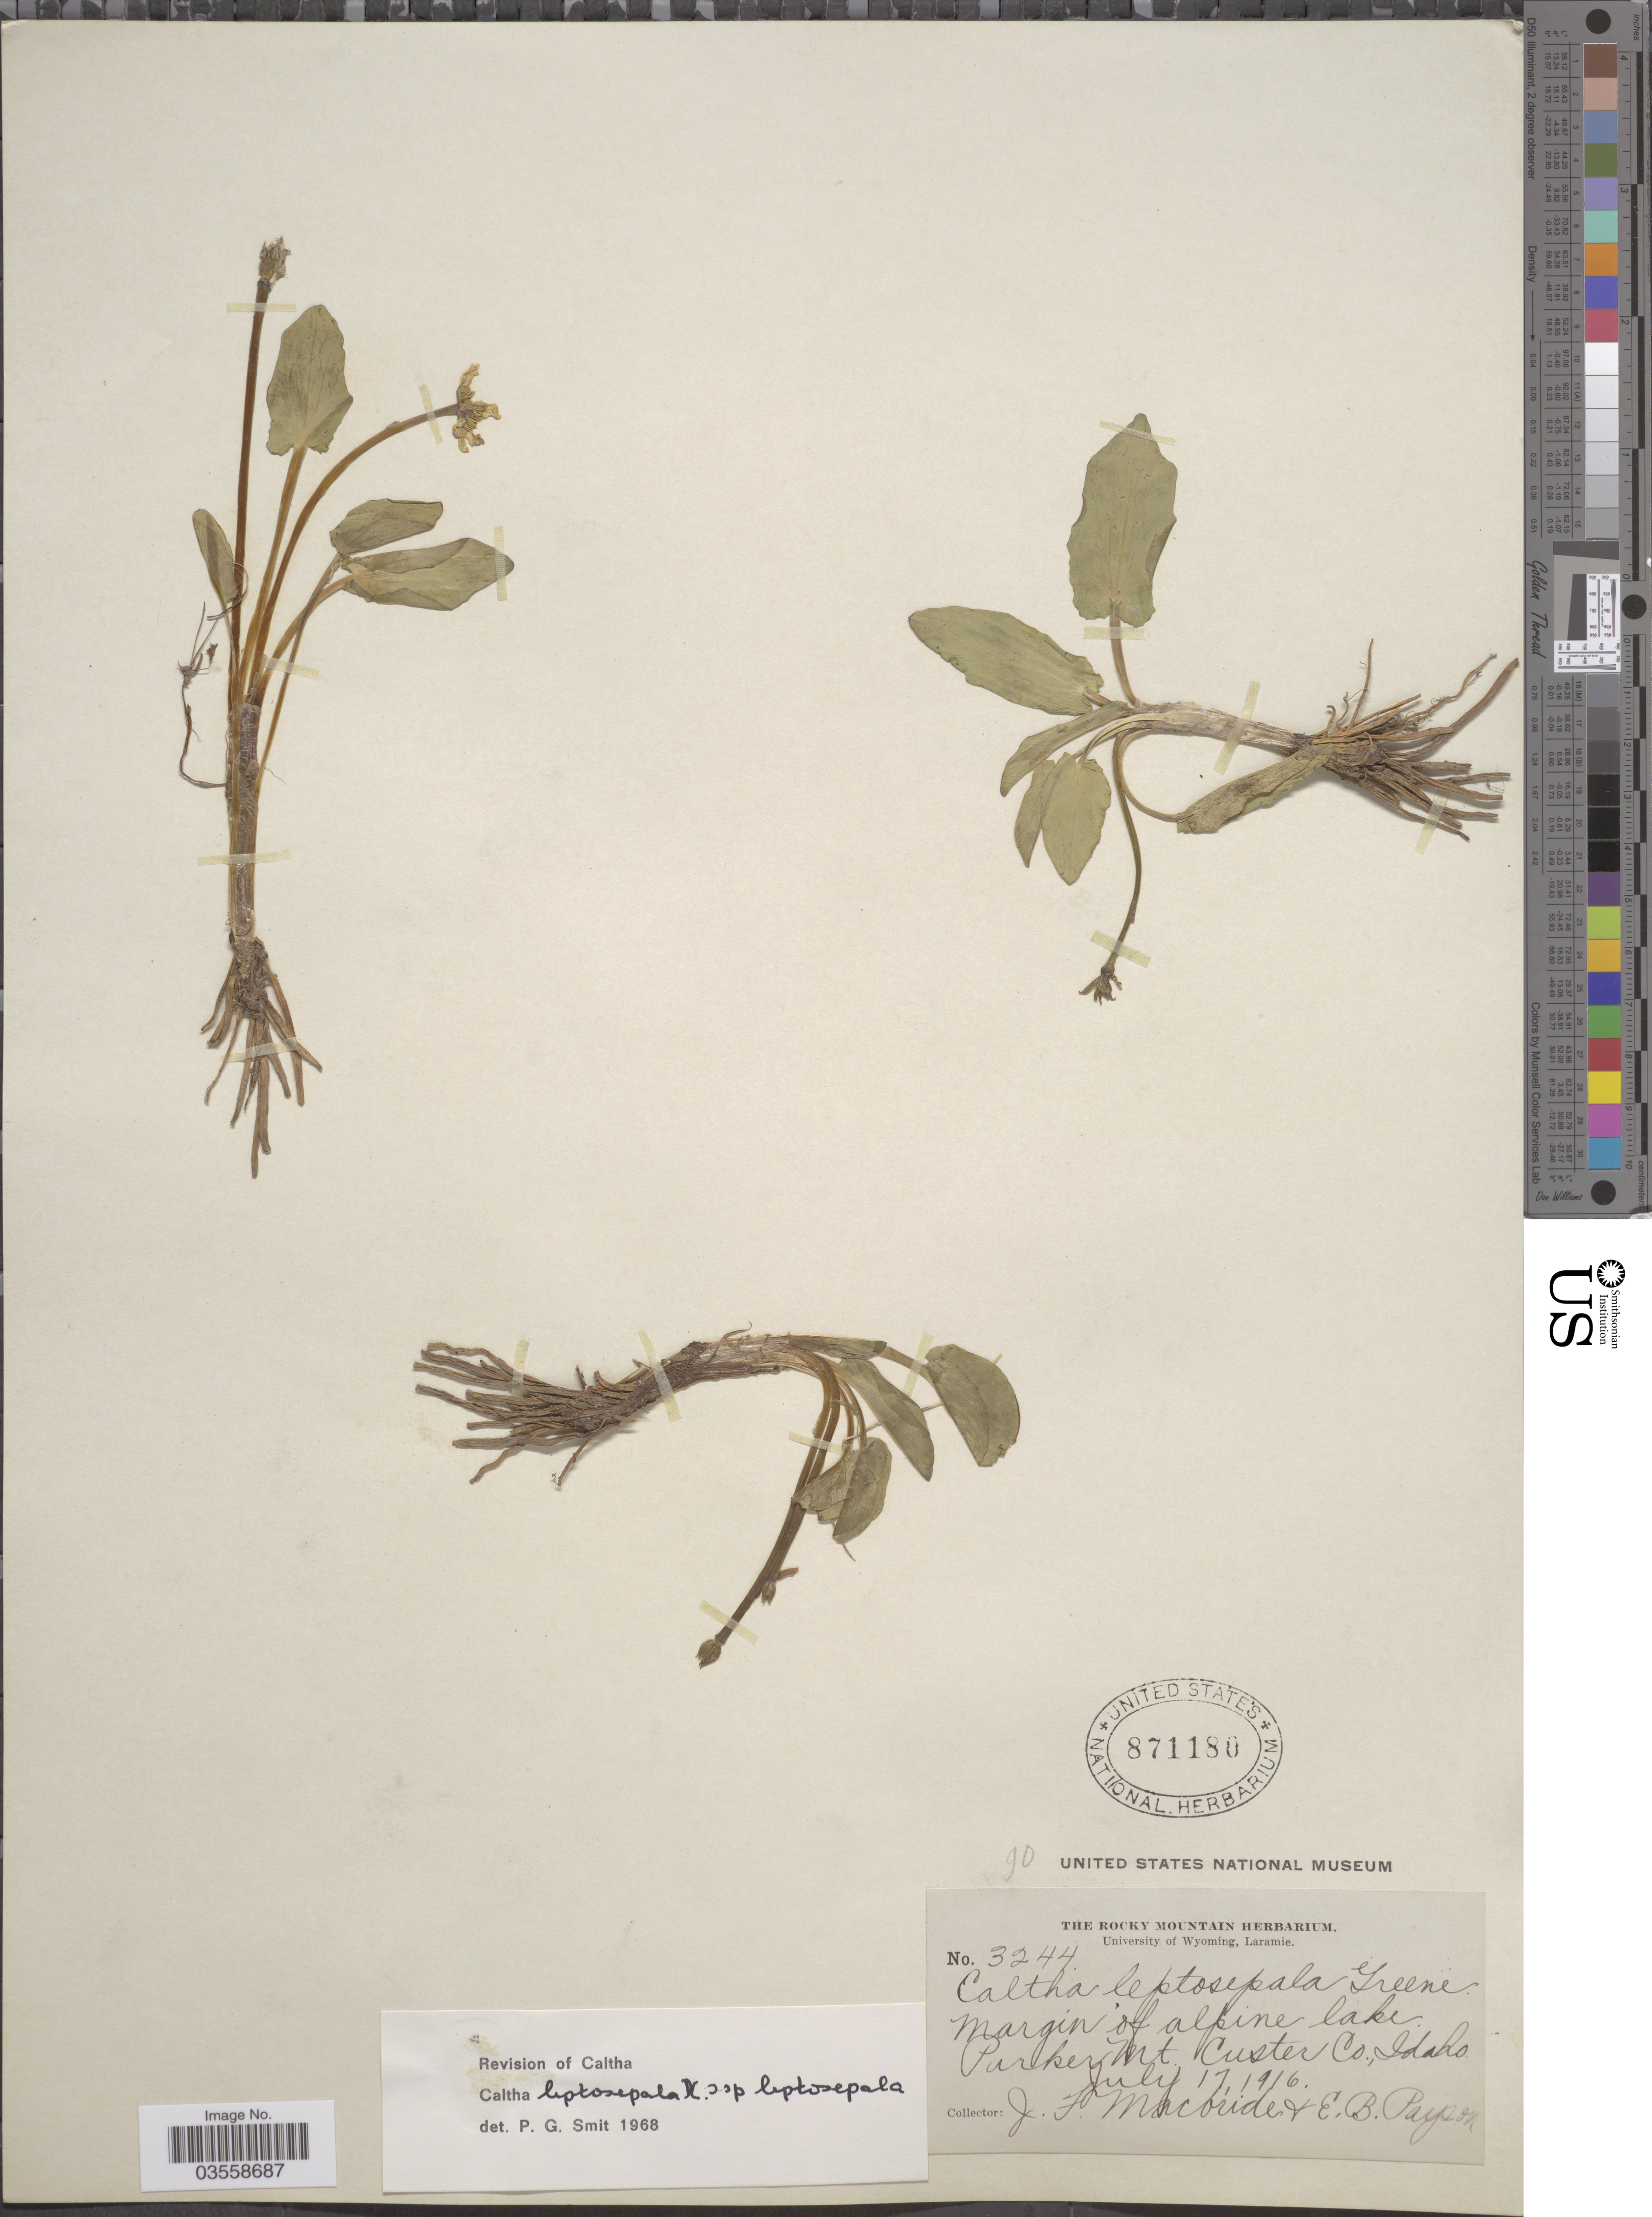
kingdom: Plantae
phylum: Tracheophyta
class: Magnoliopsida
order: Ranunculales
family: Ranunculaceae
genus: Caltha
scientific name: Caltha leptosepala subsp. leptosepala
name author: DC.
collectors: J. F. Macbride & E. B. Payson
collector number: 3244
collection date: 1916-07-17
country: United States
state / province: Idaho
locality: Margin of alpine lake, Parker Mt., Custer Co.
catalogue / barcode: US 871180